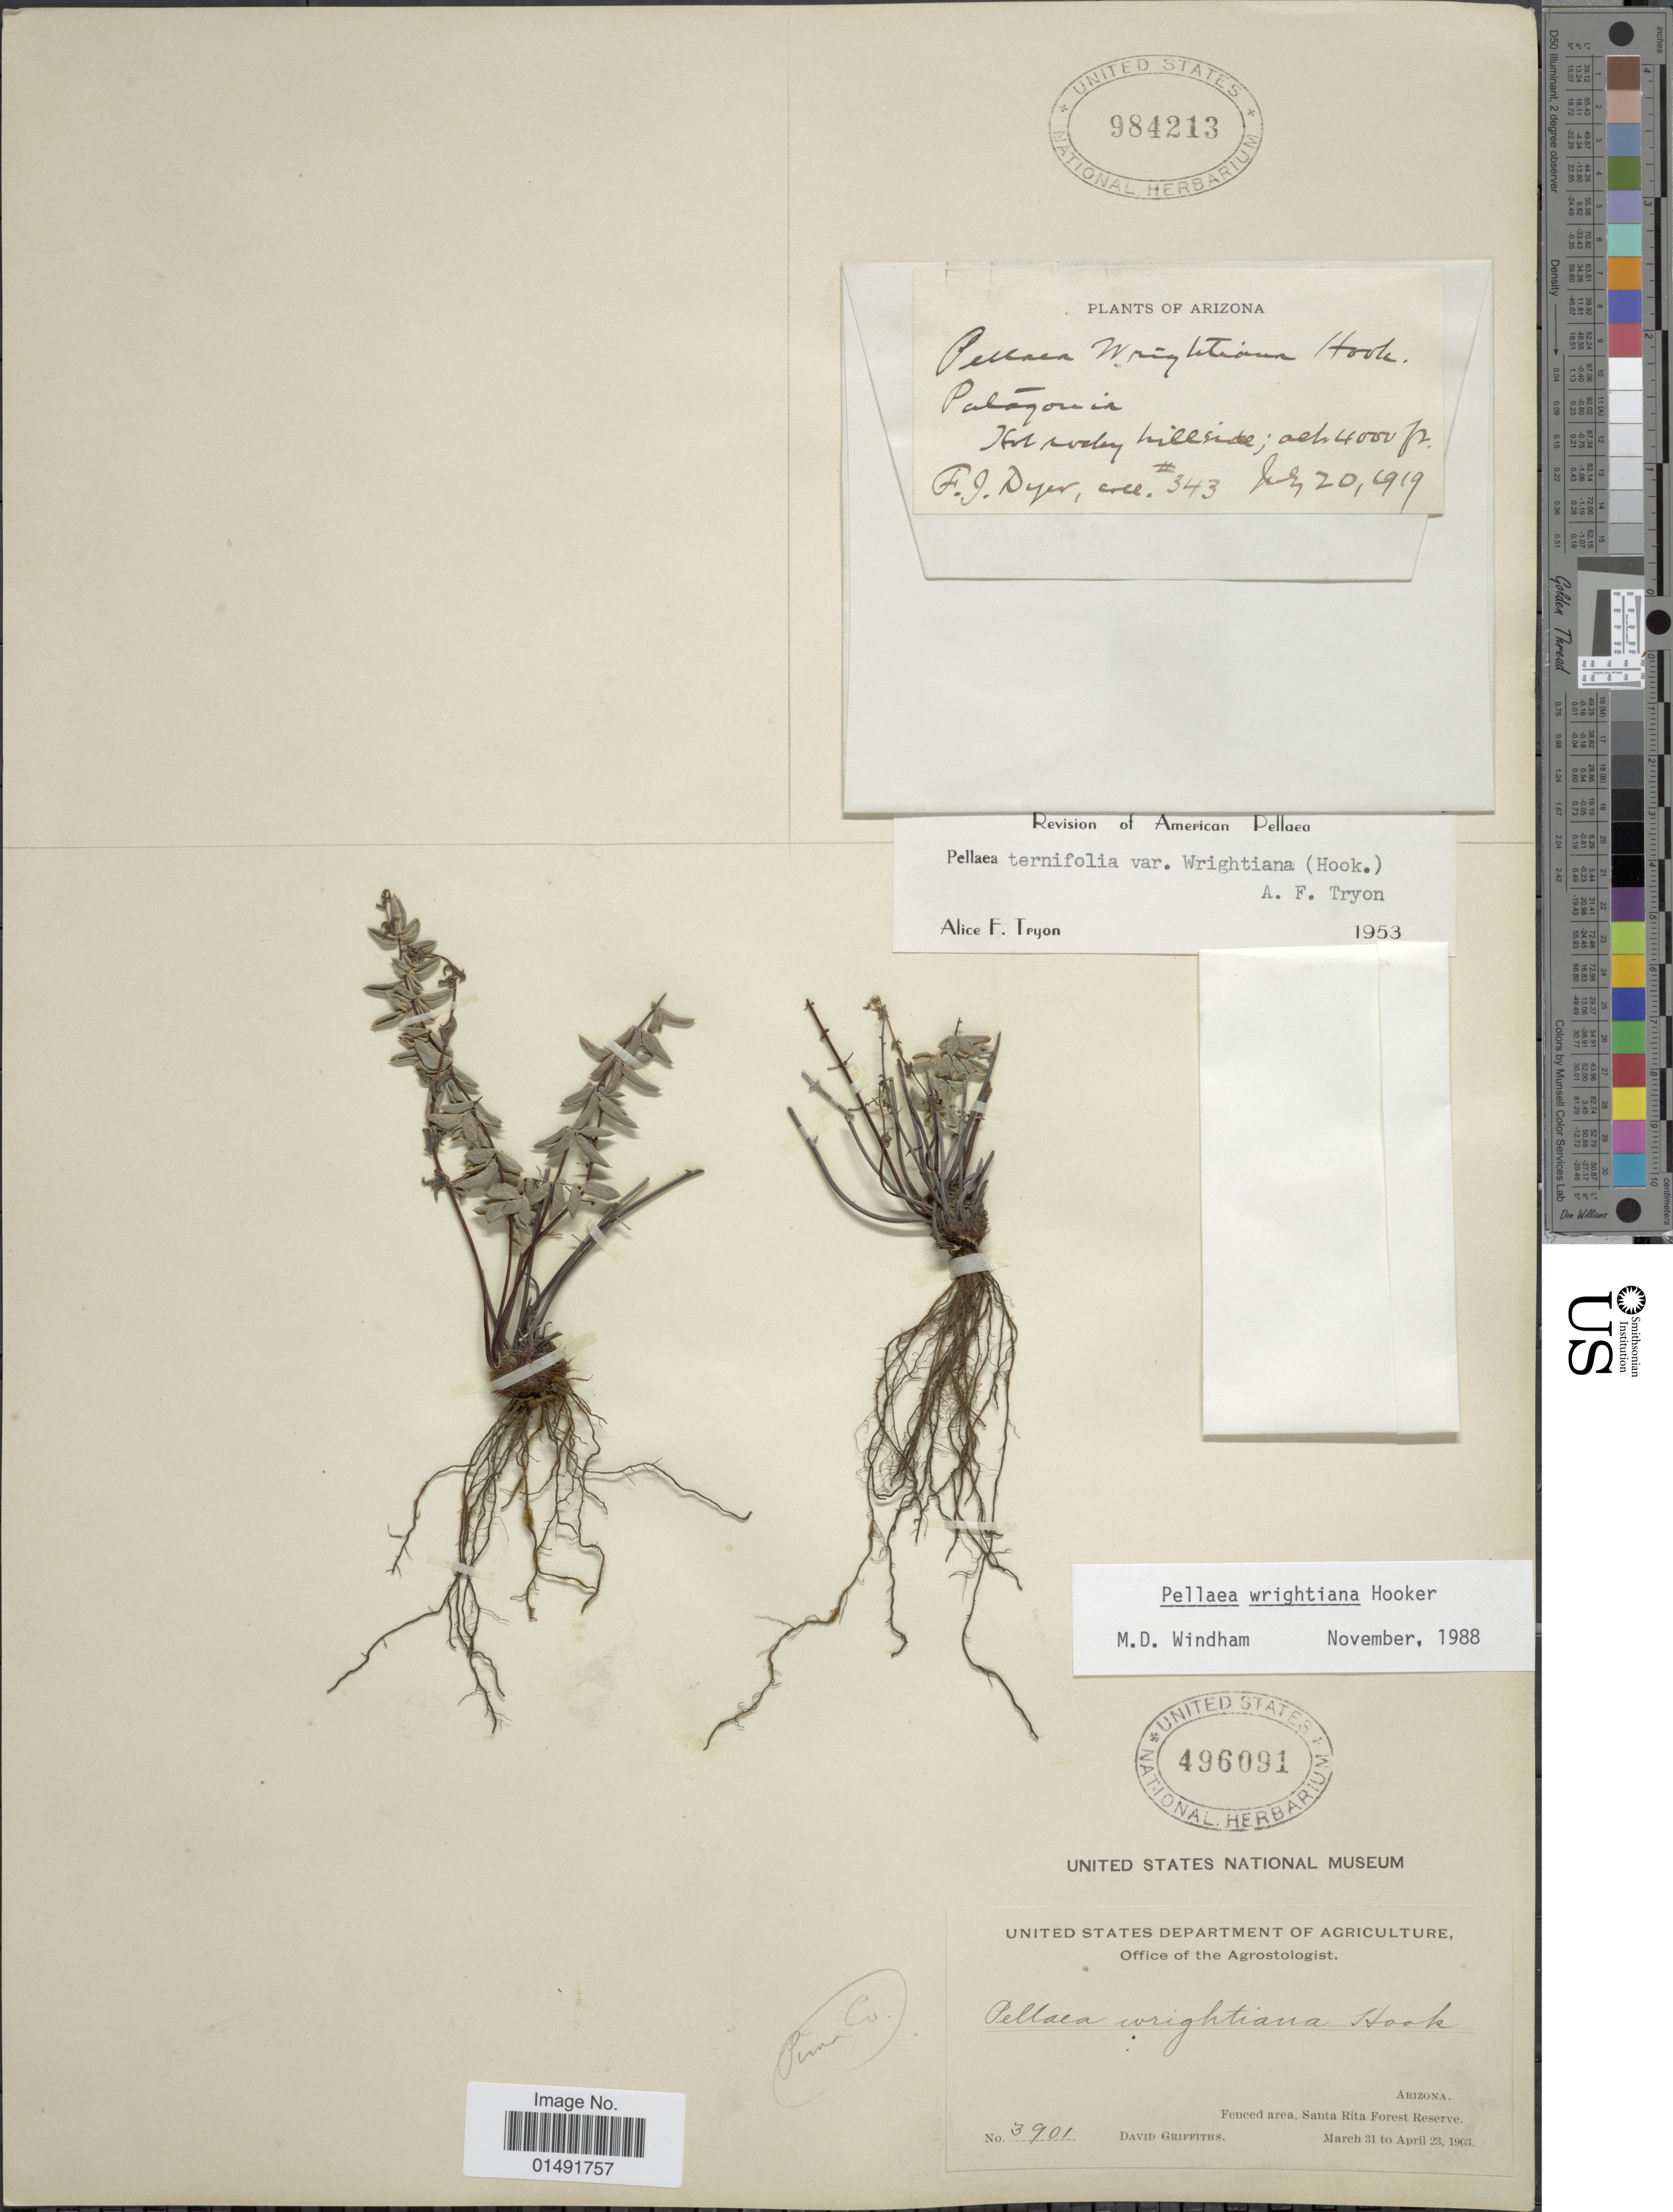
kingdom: Plantae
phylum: Tracheophyta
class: Polypodiopsida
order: Polypodiales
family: Pteridaceae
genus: Pellaea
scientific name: Pellaea wrightiana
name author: Hook.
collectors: F. J. Dyer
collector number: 343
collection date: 1919-07-20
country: United States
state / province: Arizona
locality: Palagonia, Hot rocky hillside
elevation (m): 1219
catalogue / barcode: US 984213-2